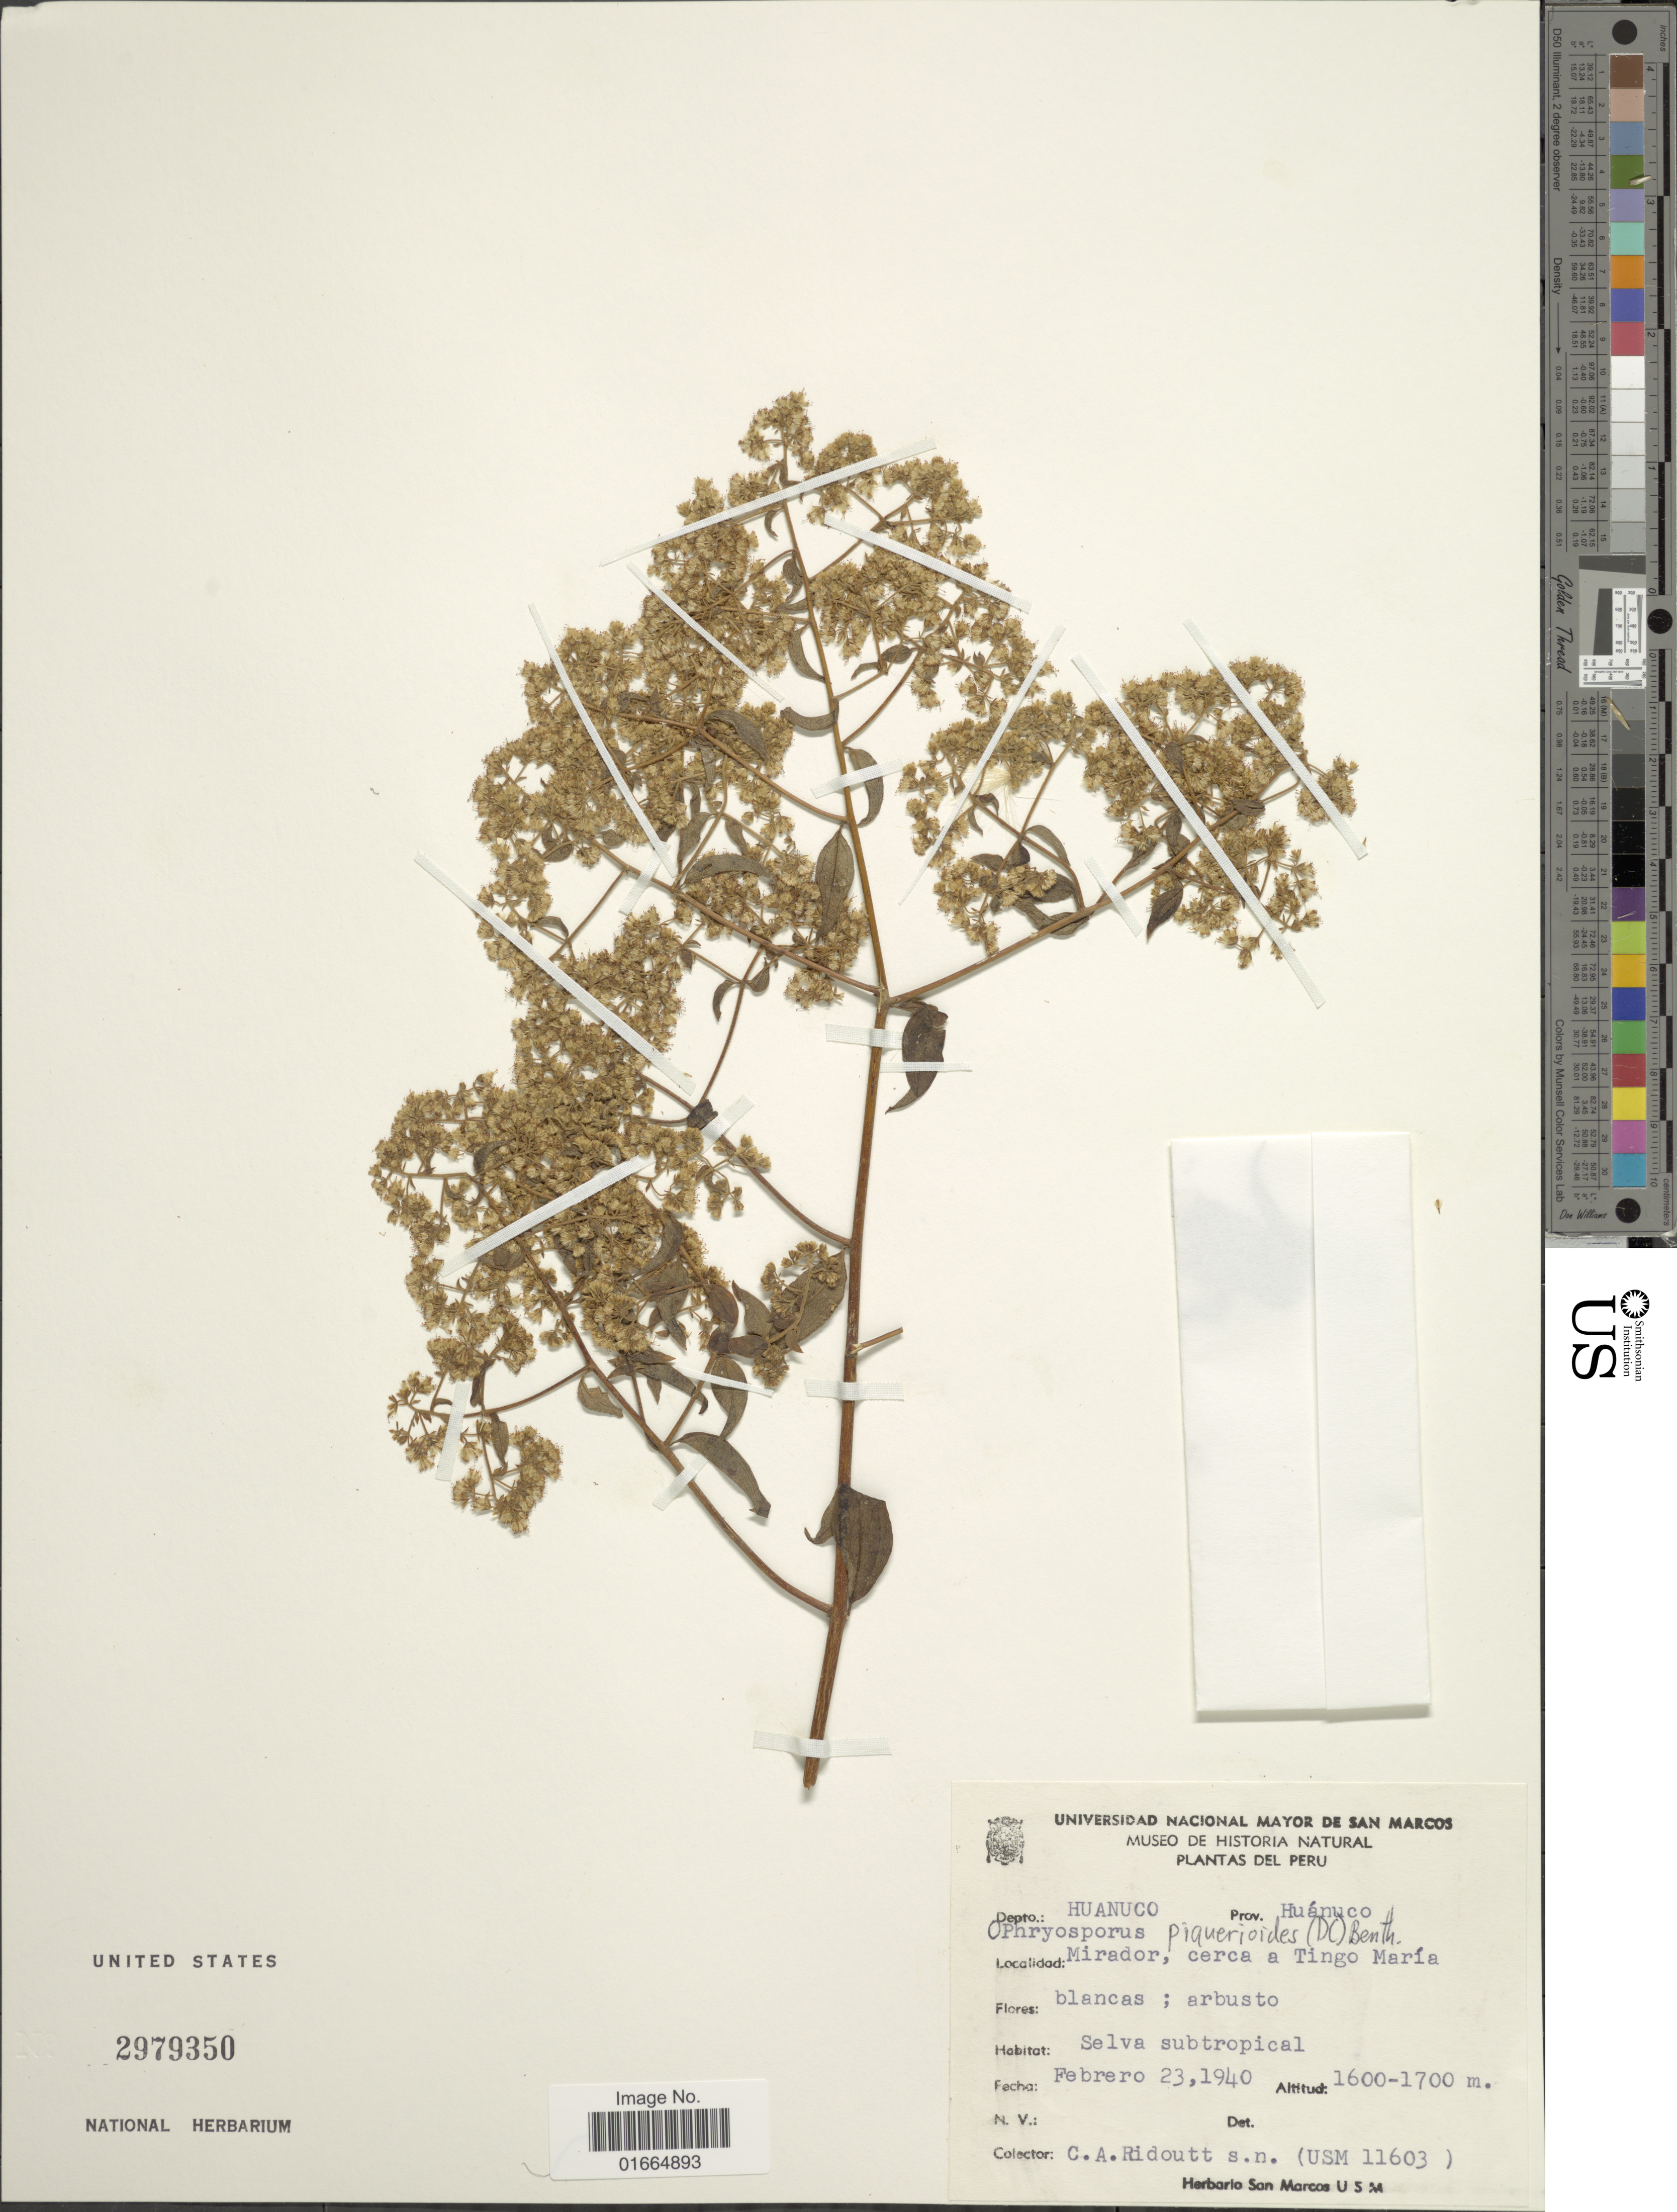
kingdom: Plantae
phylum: Tracheophyta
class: Magnoliopsida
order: Asterales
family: Asteraceae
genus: Ophryosporus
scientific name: Ophryosporus piquerioides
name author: (DC.) Benth. ex Baker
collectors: C. Ridoutt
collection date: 1940-02-23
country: Peru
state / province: Huánuco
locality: Depto.: Huanuco. Prov. Huánuco. Mirador, cerca a Tingo María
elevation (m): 1600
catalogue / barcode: US 2979350